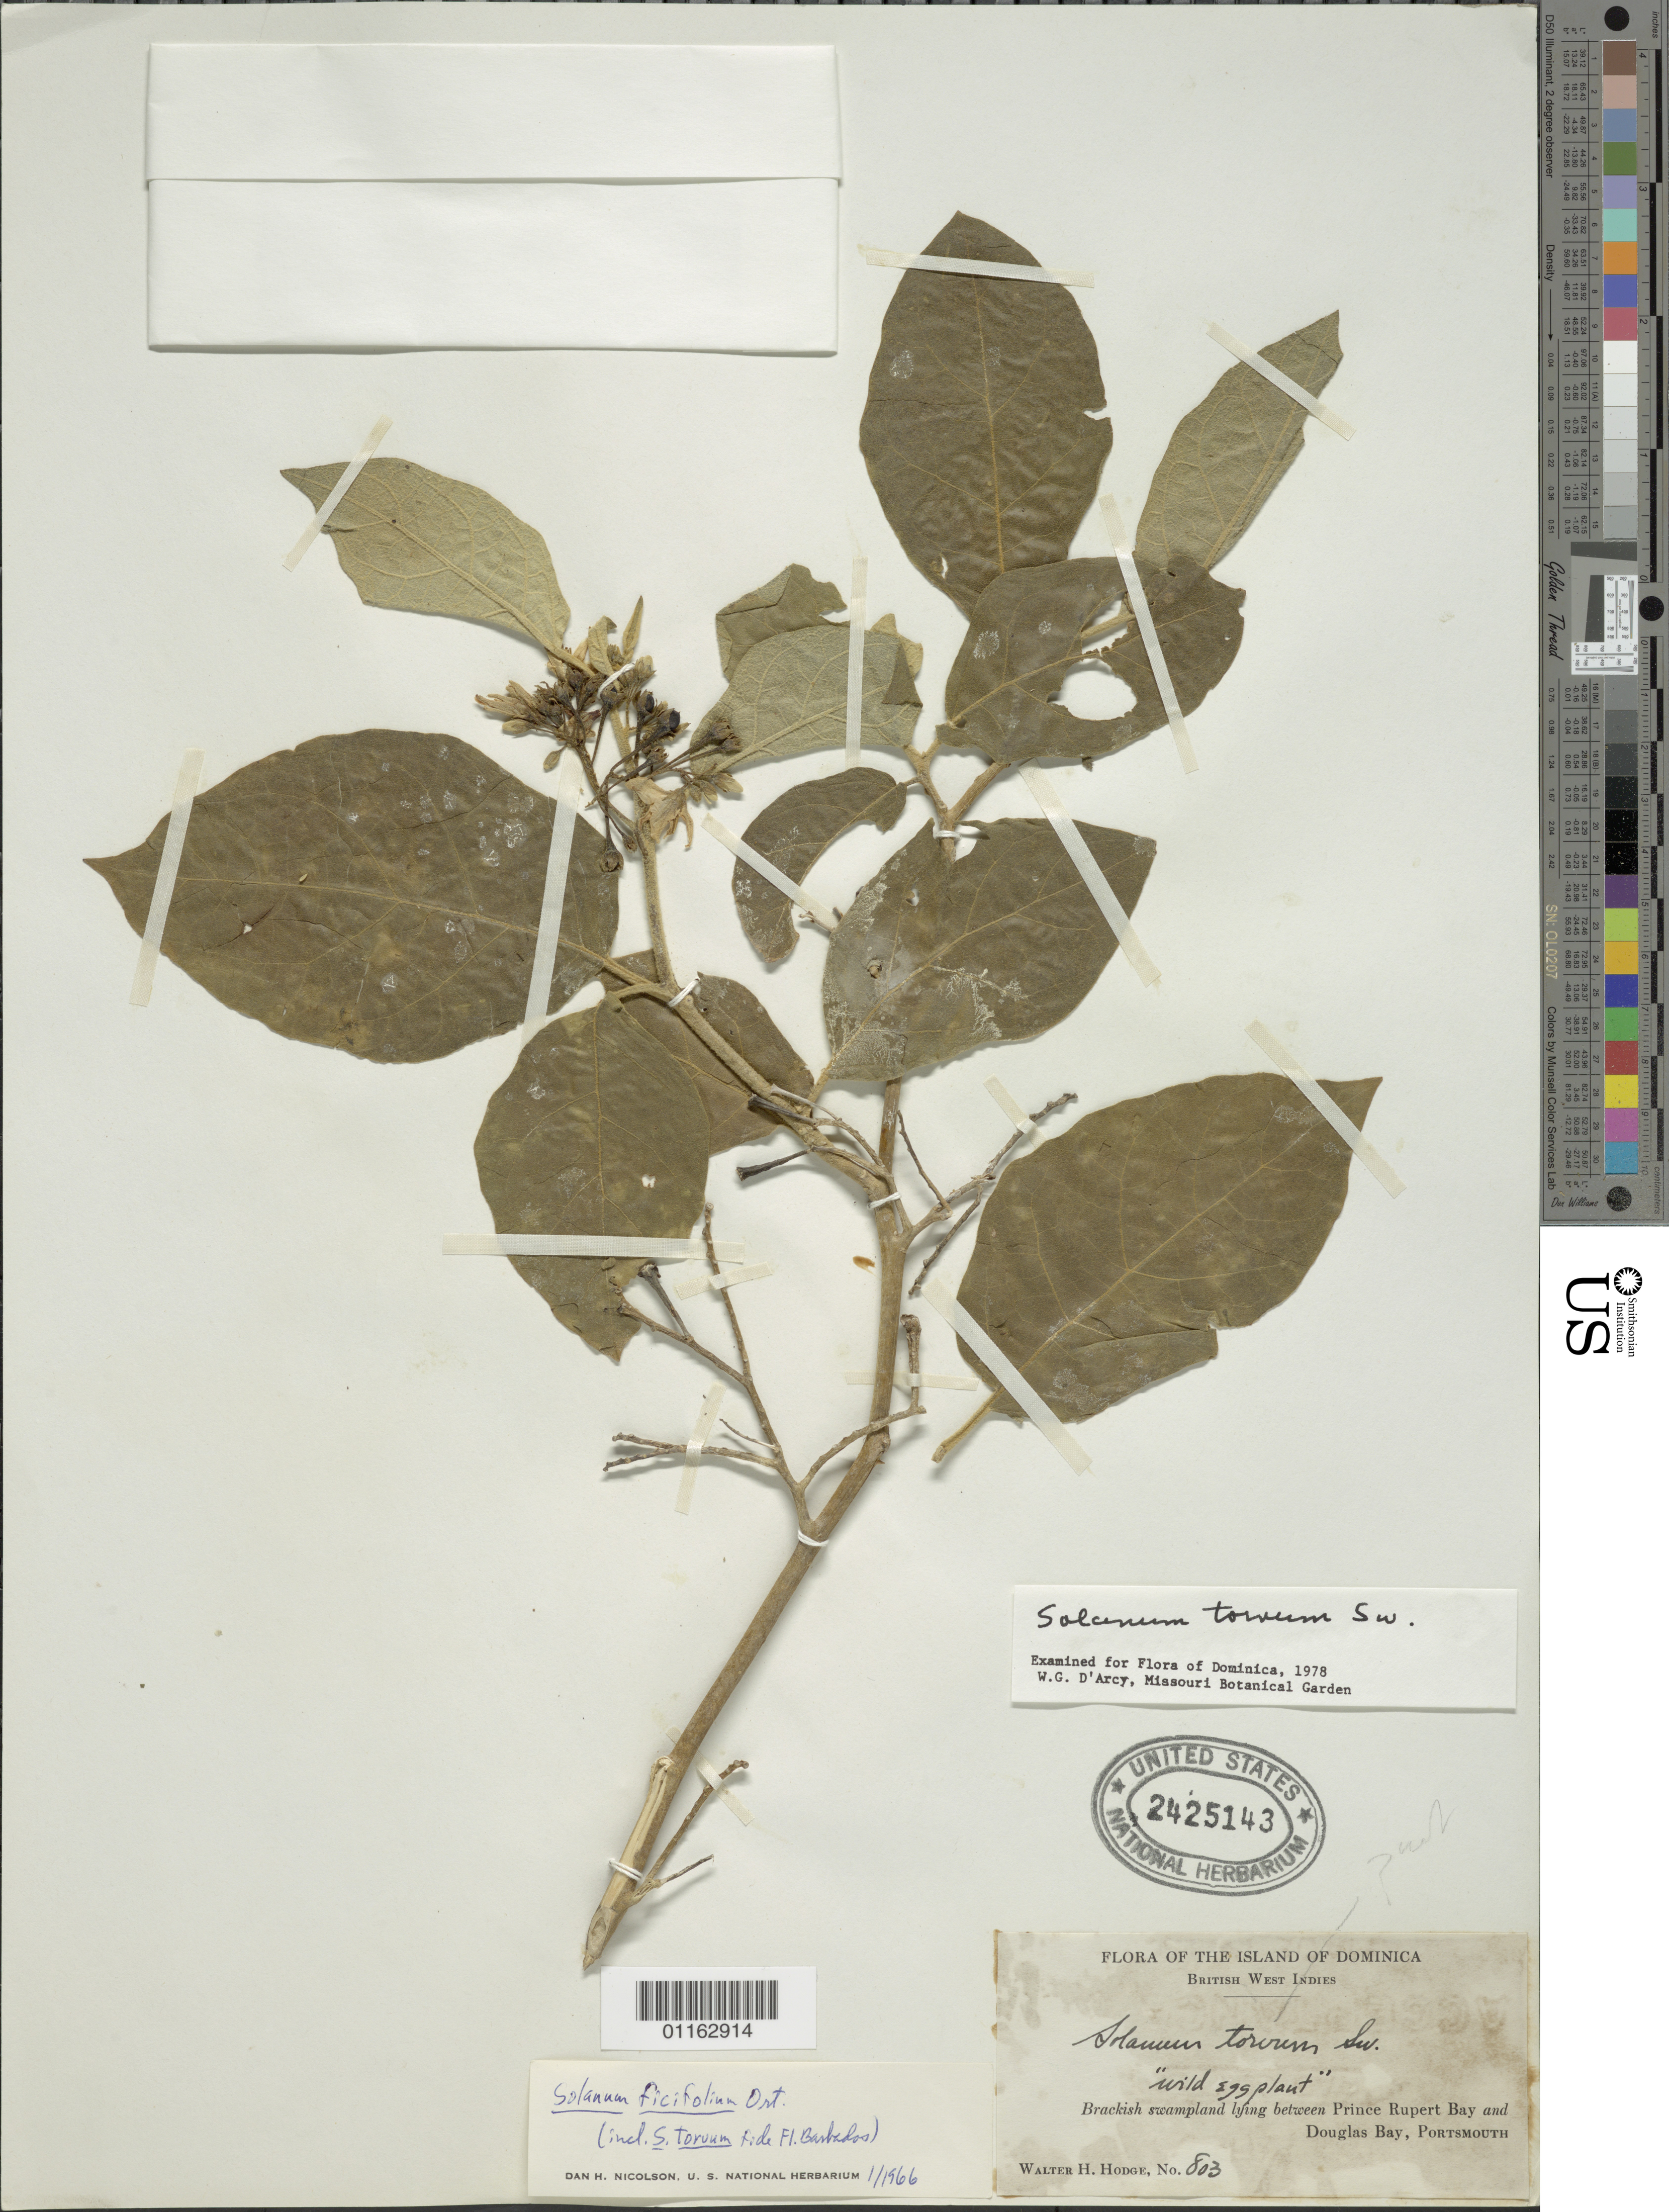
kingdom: Plantae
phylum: Tracheophyta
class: Magnoliopsida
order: Solanales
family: Solanaceae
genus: Solanum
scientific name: Solanum torvum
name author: Sw.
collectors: W. Hodge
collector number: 803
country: Dominica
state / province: St. John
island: Dominica I.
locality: Brackish swampling lying between Prince Rupert Bay and Douglas Bay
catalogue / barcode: US 2425143